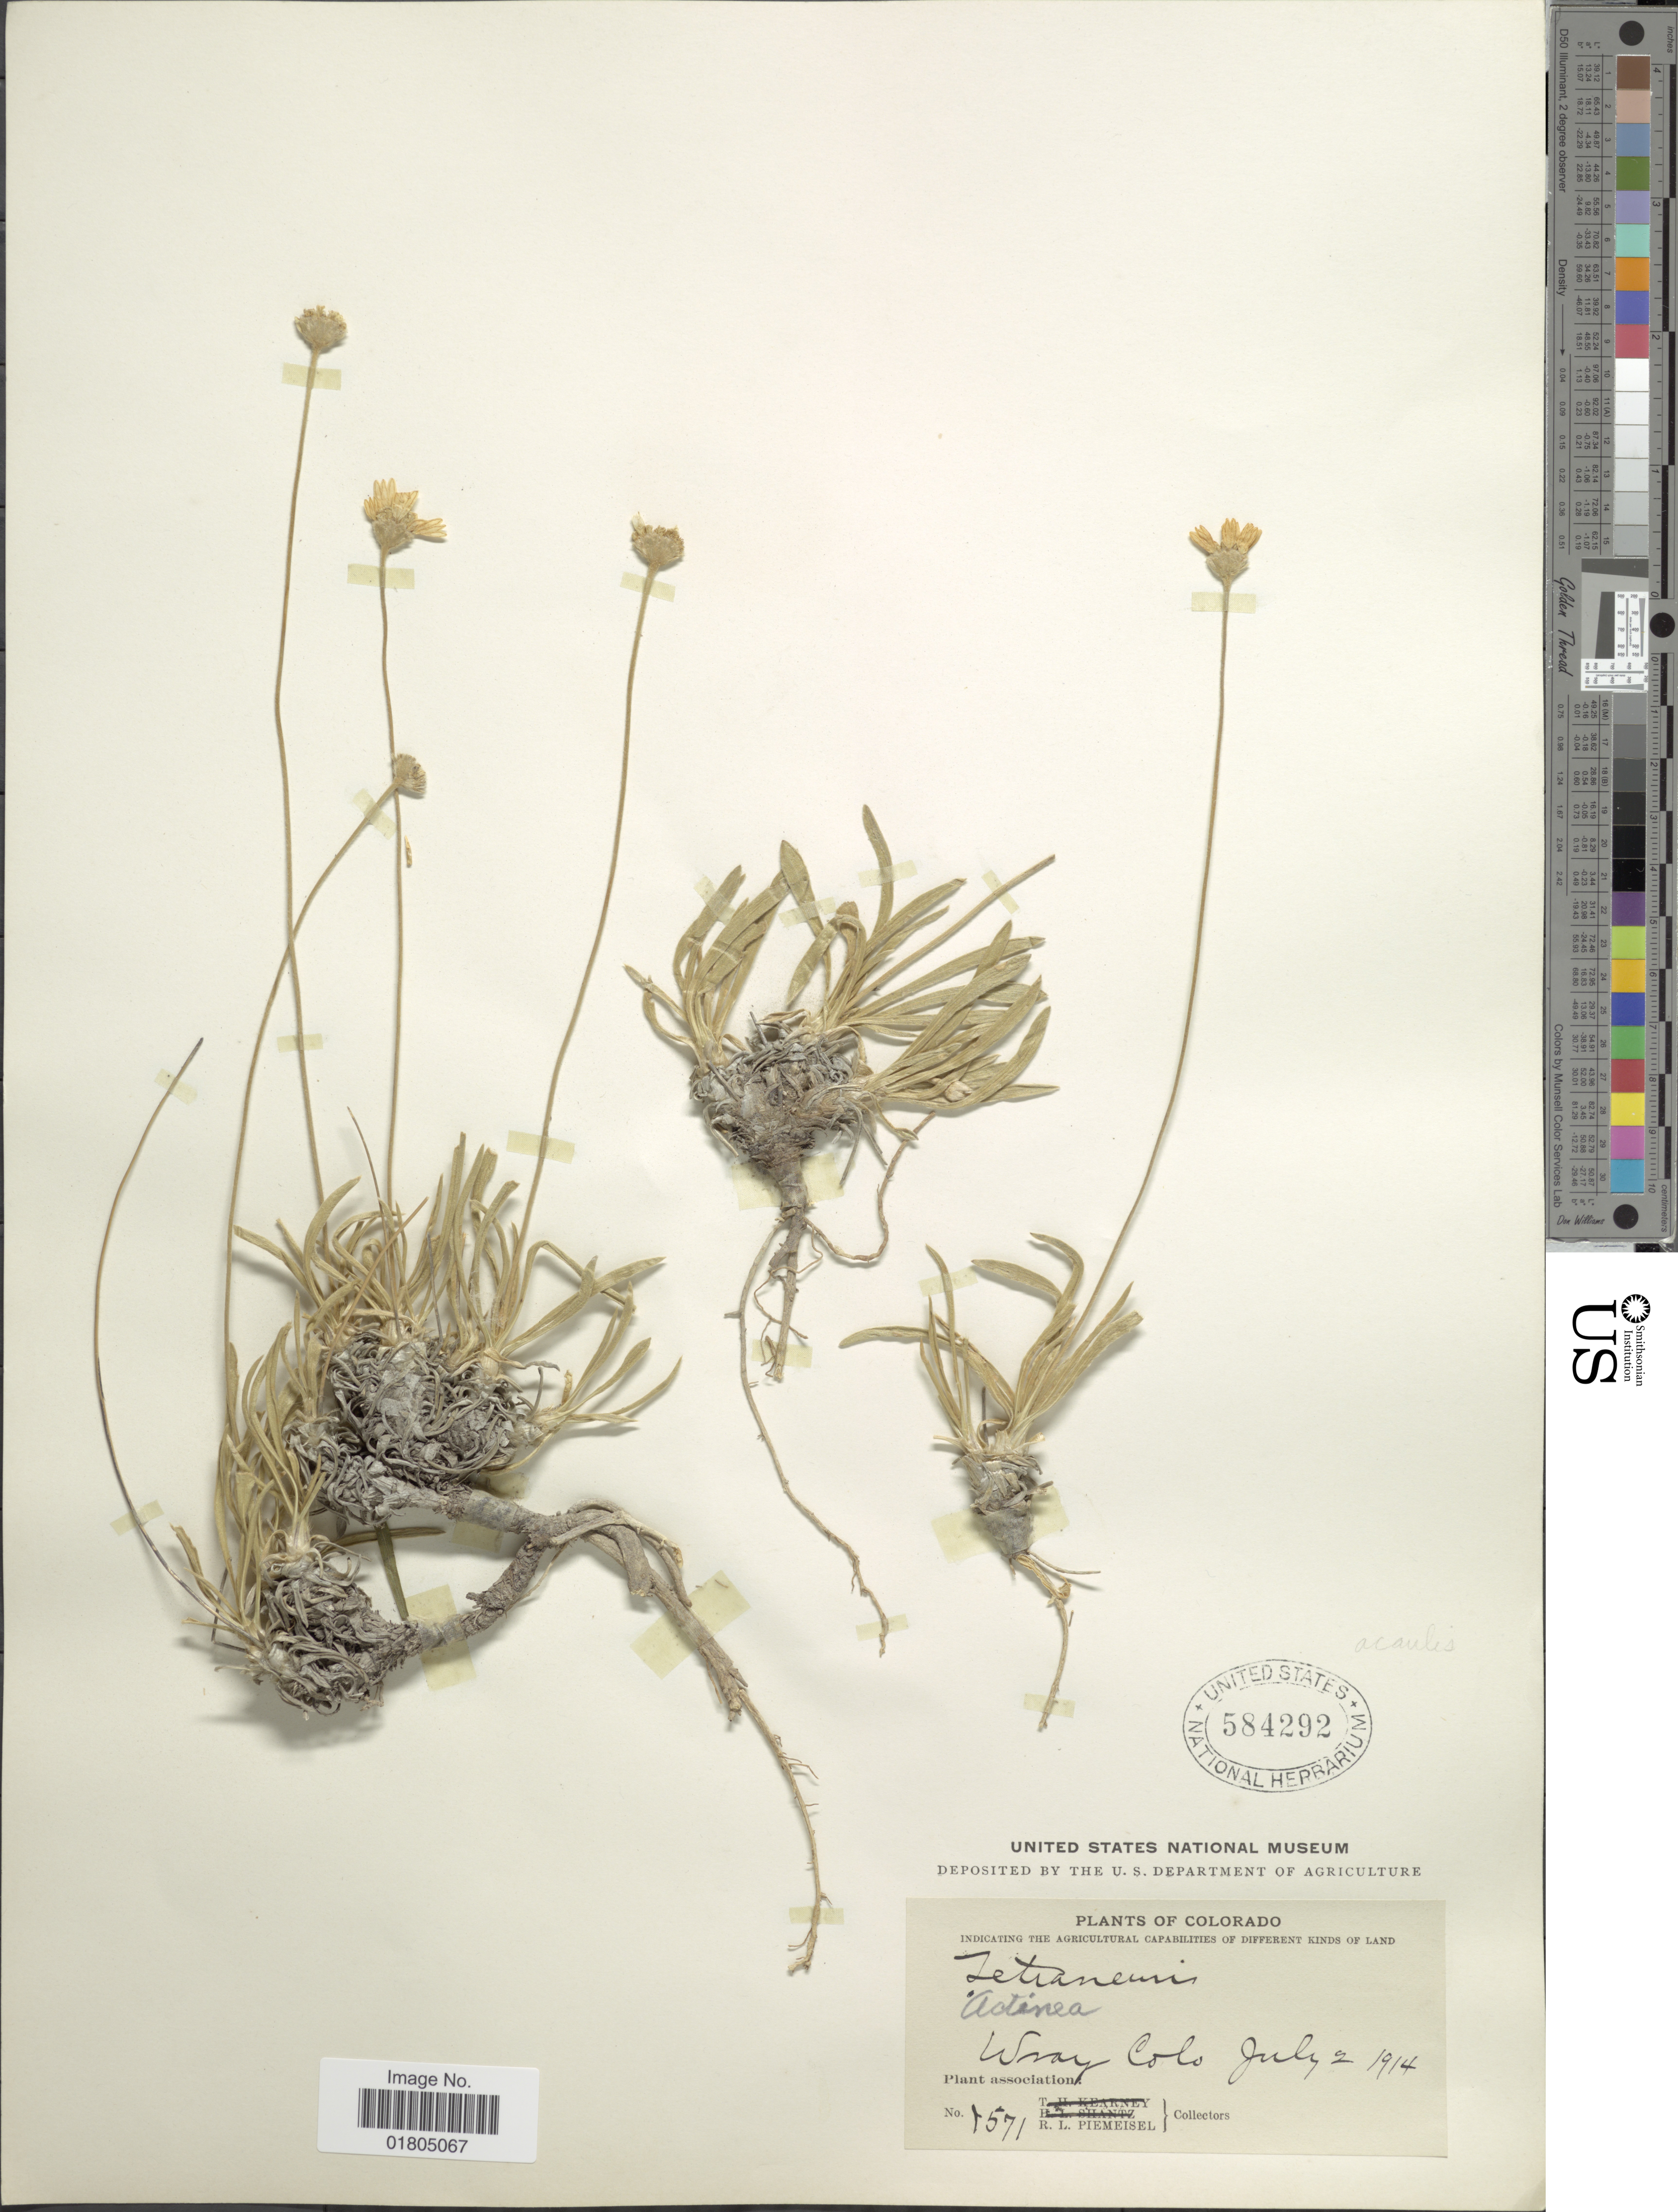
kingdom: Plantae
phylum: Tracheophyta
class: Magnoliopsida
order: Asterales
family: Asteraceae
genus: Actinea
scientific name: Actinea acaulis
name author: (Pursh) Spreng.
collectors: R. L. Piemeisel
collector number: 1571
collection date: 1914-07-02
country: United States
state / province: Colorado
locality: Wray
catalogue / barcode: US 584292